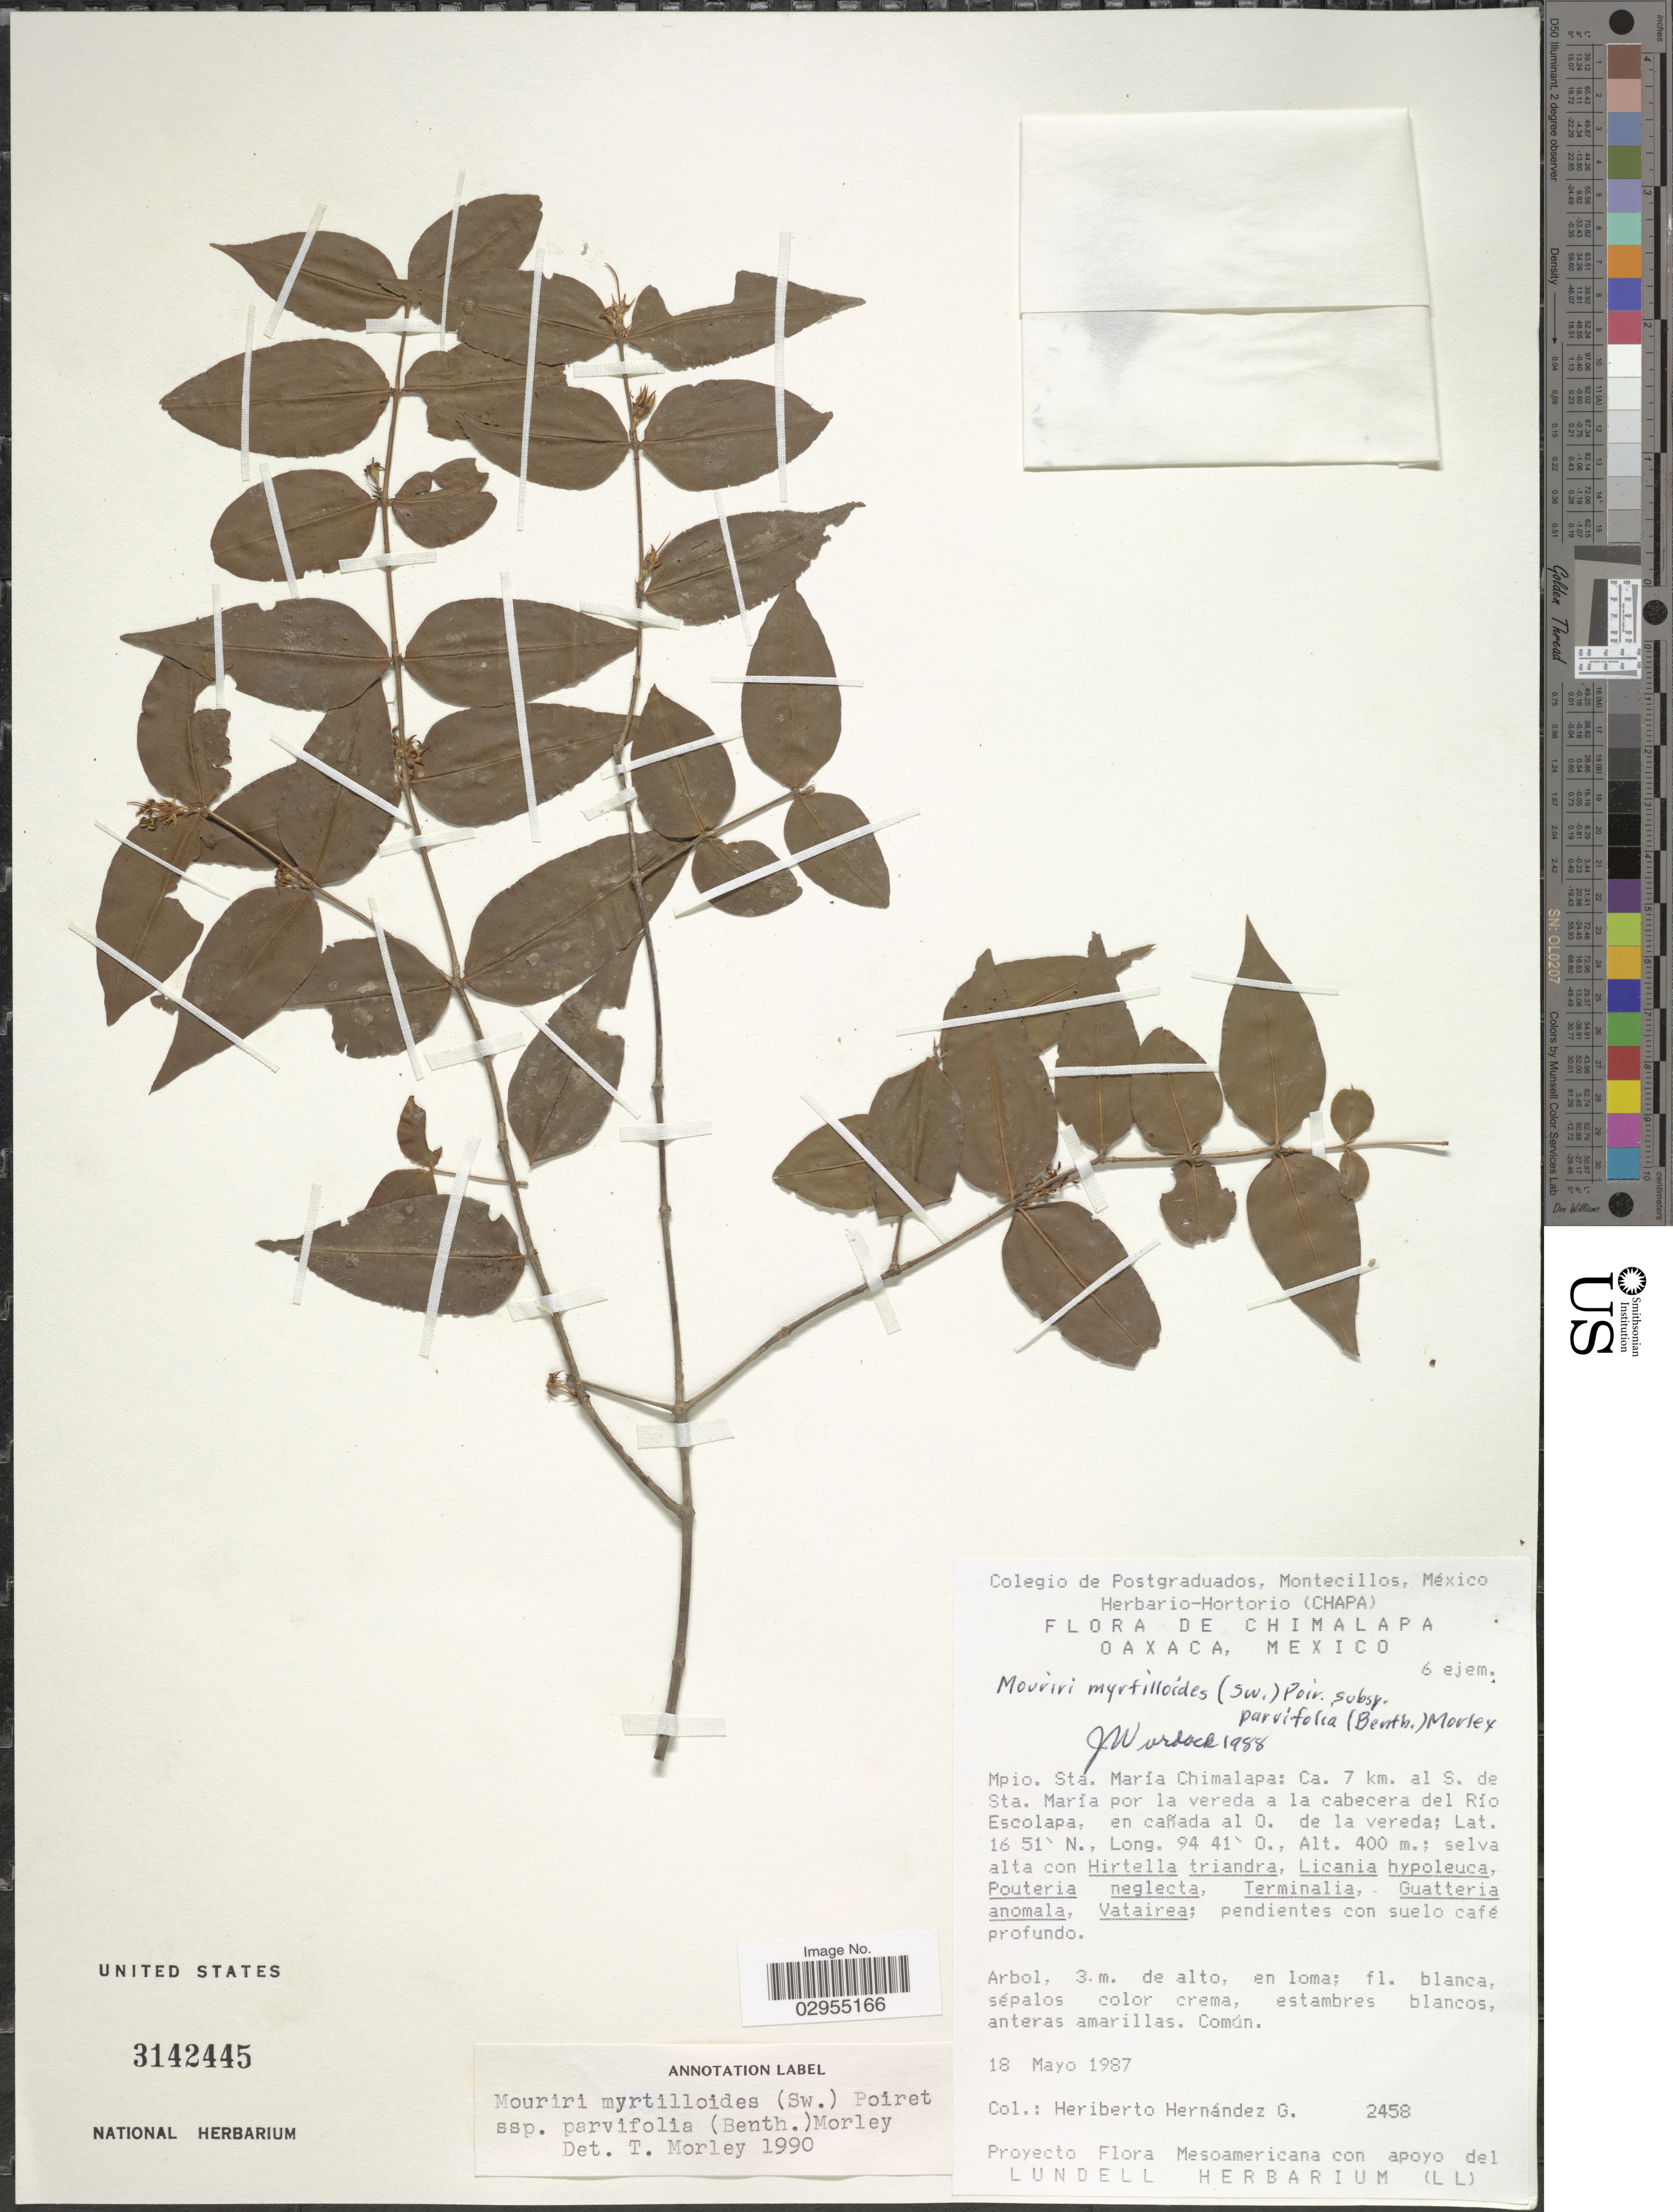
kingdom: Plantae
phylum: Tracheophyta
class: Magnoliopsida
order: Myrtales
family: Melastomataceae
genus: Mouriri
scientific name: Mouriri myrtilloides subsp. parvifolia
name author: (Benth.) Morley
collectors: H. Hernandez G.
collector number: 2458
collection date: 1987-05-18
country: Mexico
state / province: Oaxaca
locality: Chimalapa, Mpio Sta. María Chimalapa: Ca. 7 km al S. de Sta María por la vereda a la cabecera del Río Escolapa, en cañada al O. de la vereda.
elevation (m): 400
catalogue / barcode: US 3142445